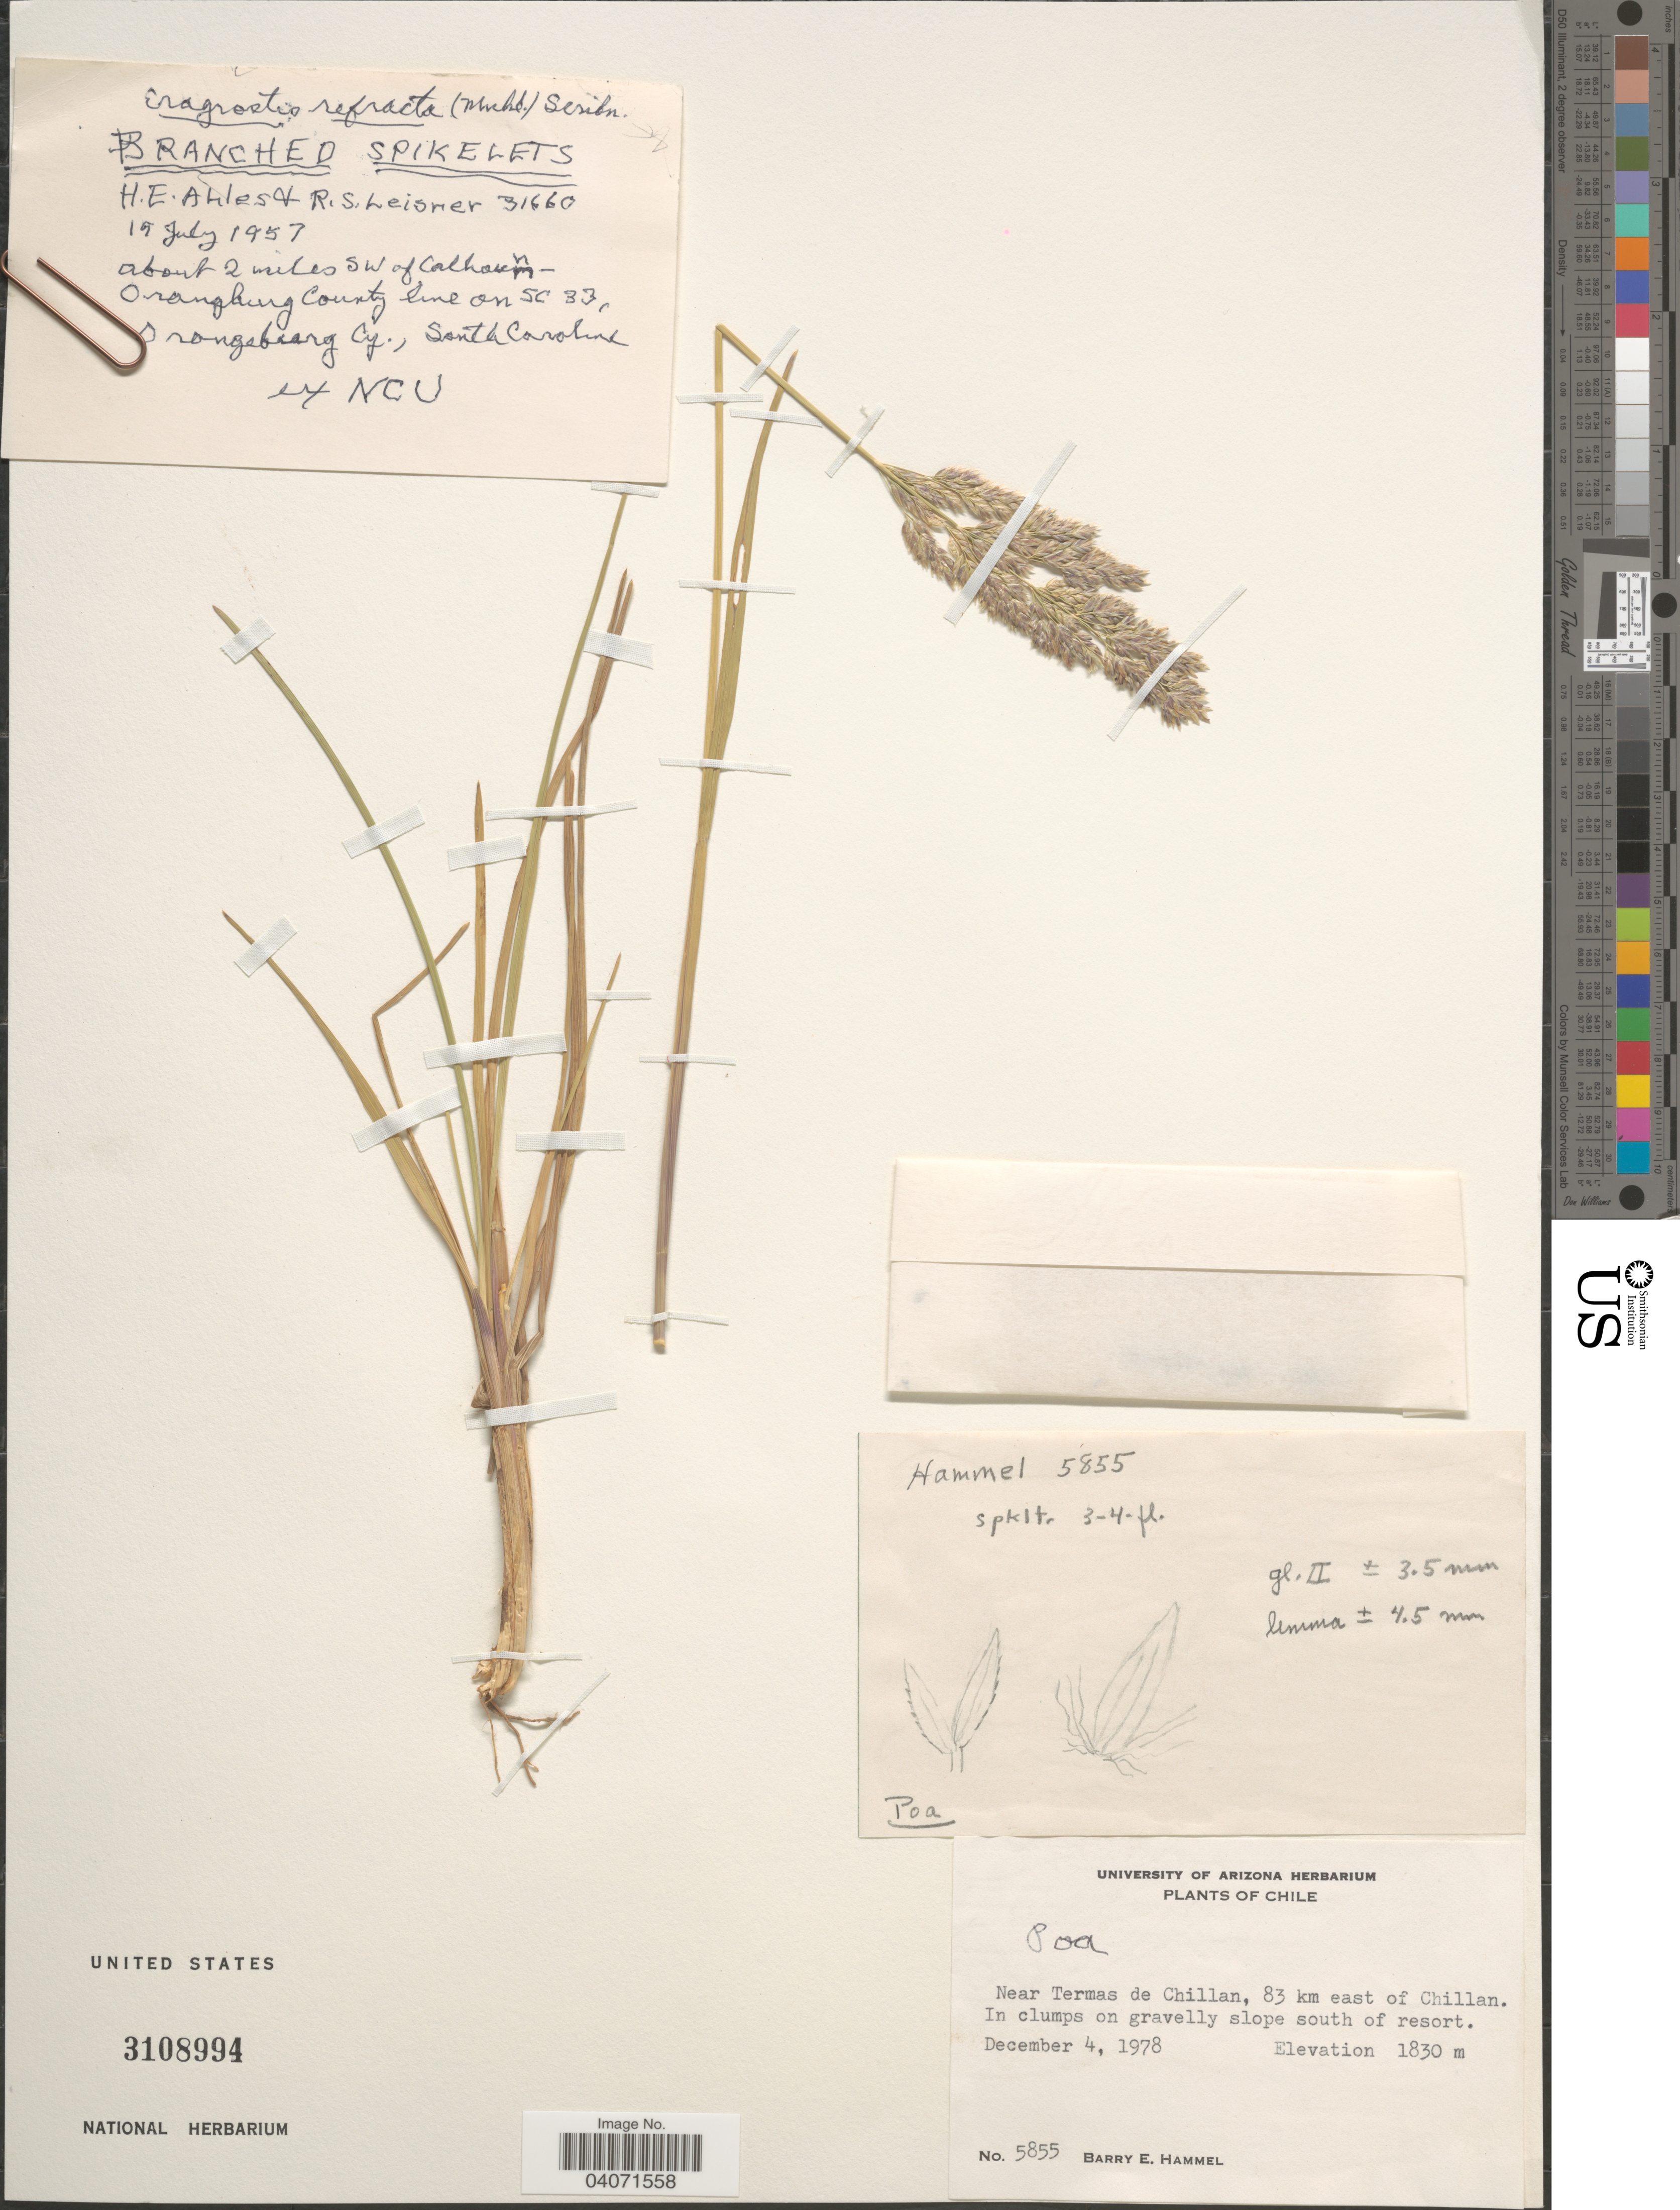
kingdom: Plantae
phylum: Tracheophyta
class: Liliopsida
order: Poales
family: Poaceae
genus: Poa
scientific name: Poa sp.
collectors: B. Hammel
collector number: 5855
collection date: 1978-12-04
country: Chile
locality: Near Termas de Chillan, 83 km east of Chillan. On gravelly slope south of resort.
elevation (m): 1830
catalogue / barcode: US 3108994